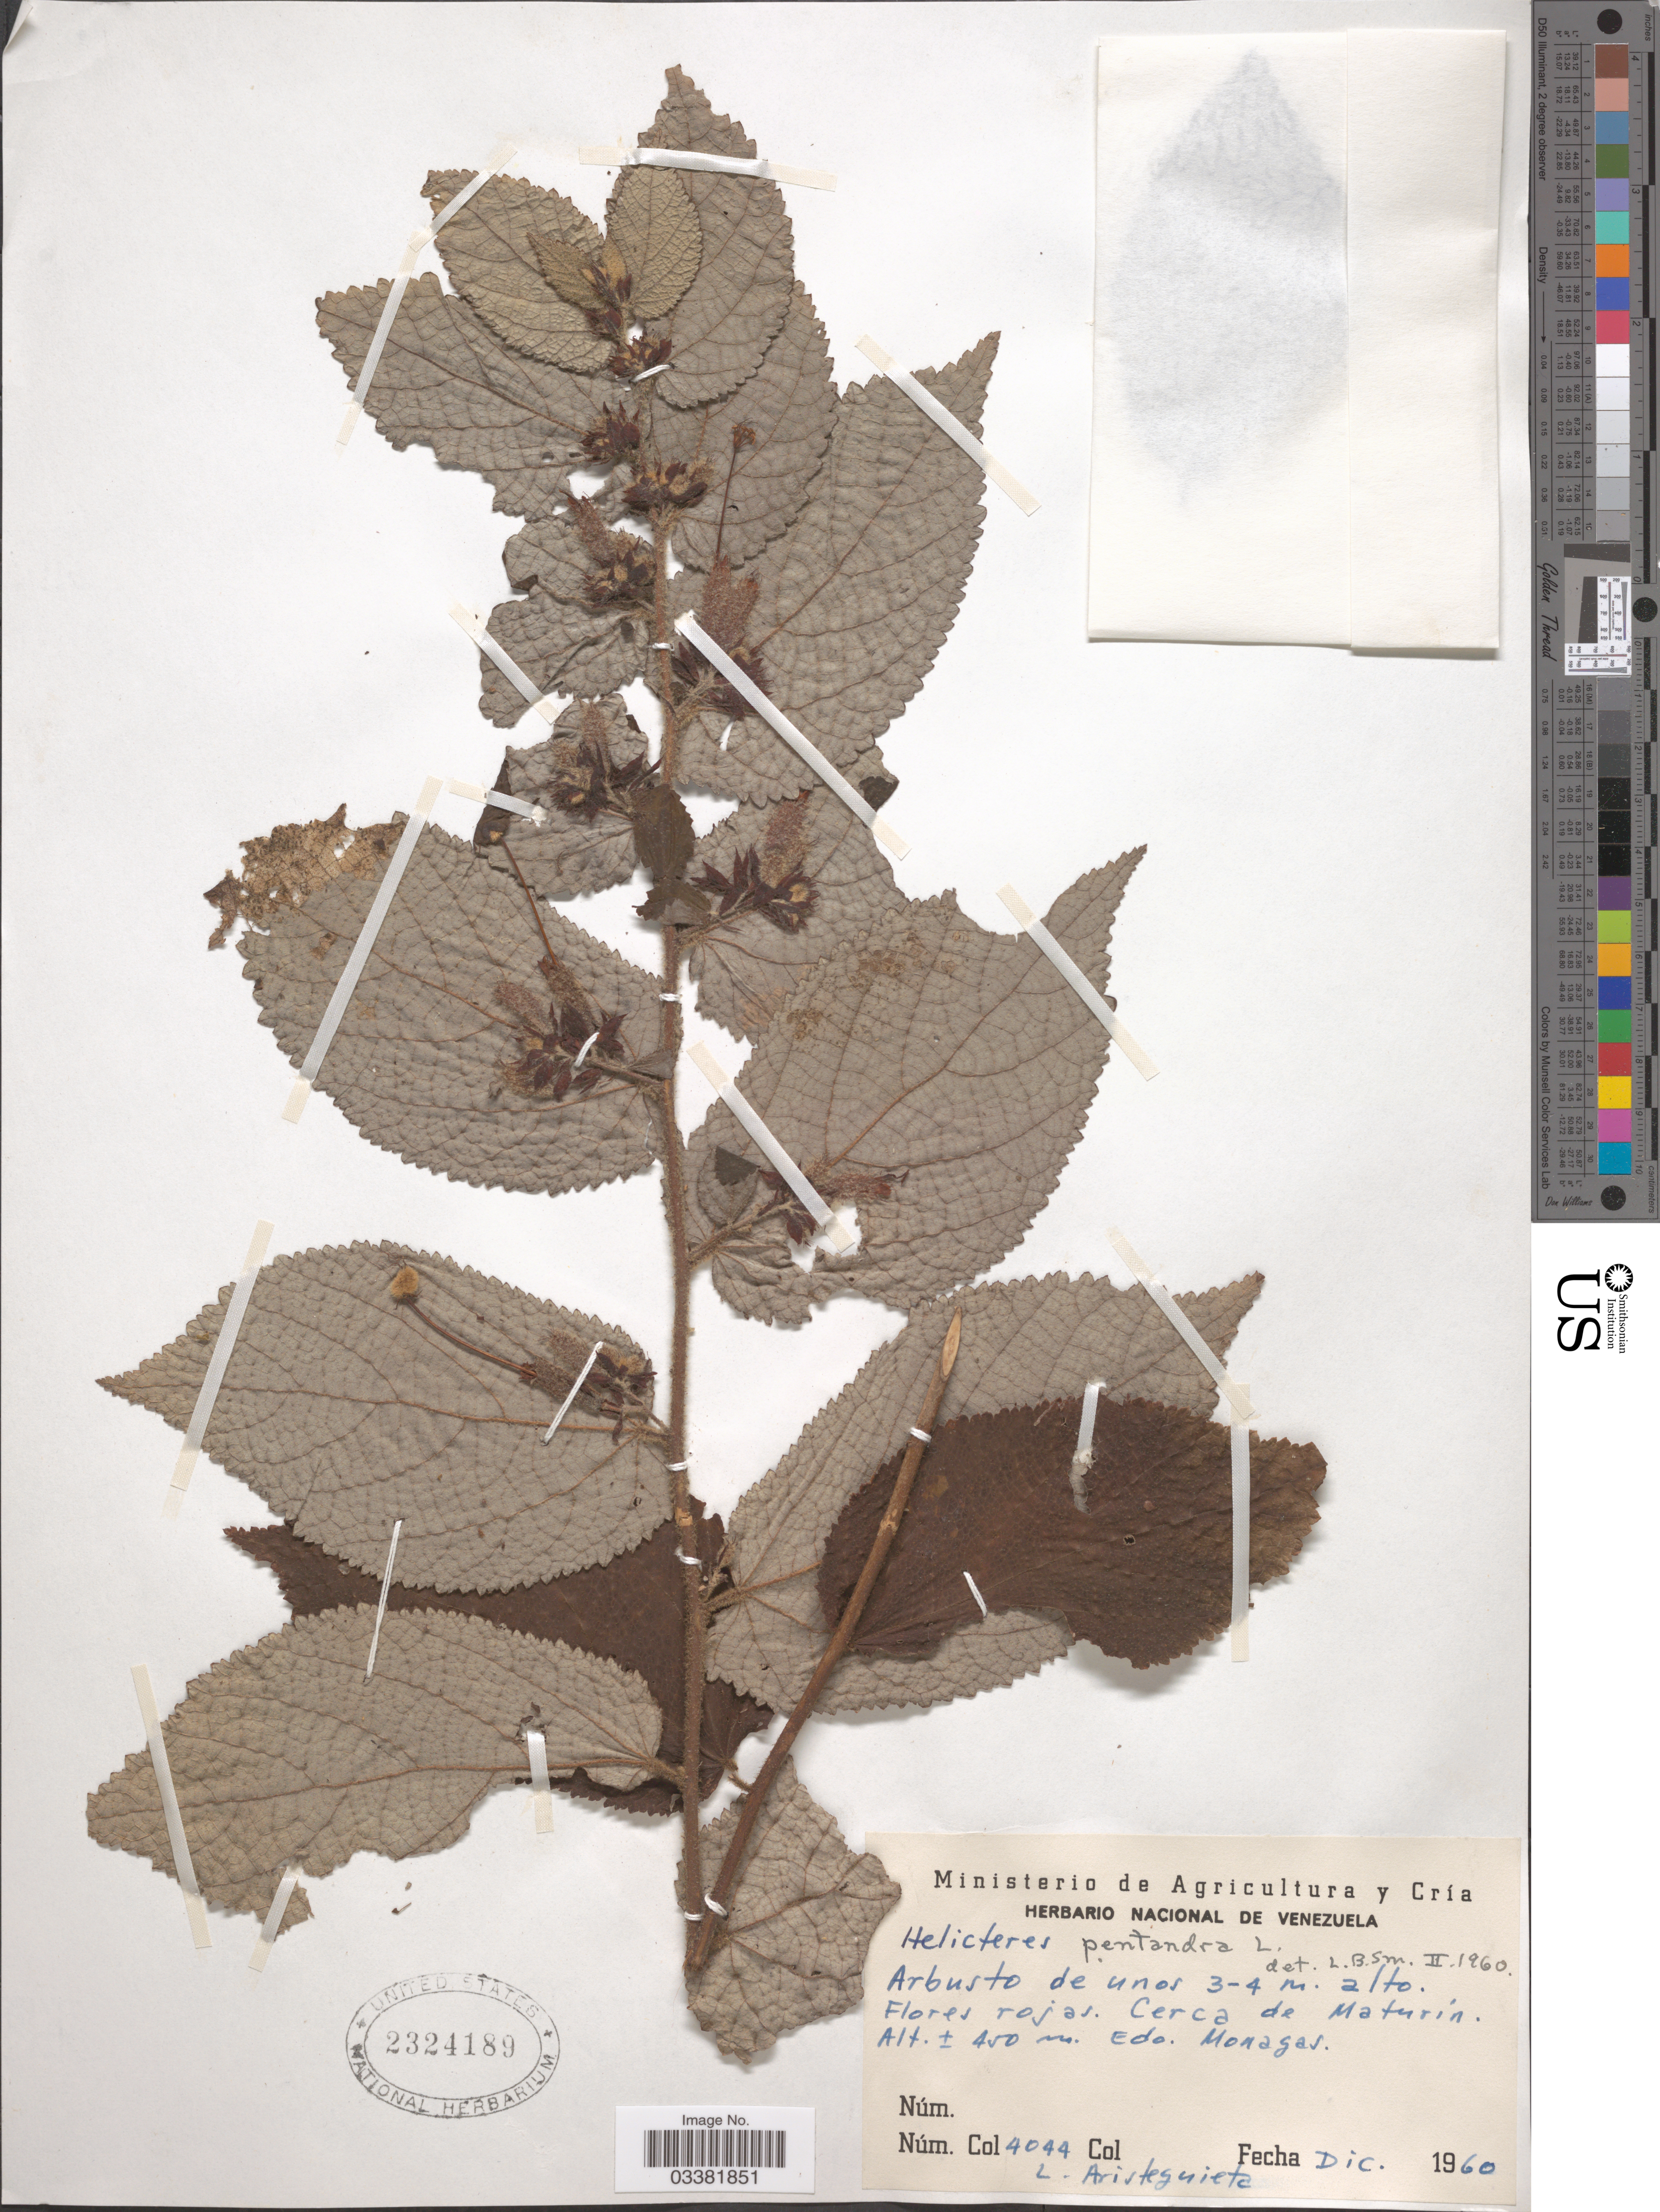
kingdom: Plantae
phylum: Tracheophyta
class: Magnoliopsida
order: Malvales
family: Malvaceae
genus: Helicteres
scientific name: Helicteres pentandra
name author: L.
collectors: L. Aristeguieta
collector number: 4044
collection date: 1960-12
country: Venezuela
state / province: Monagas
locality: Cerca de Maturín.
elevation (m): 450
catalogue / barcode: US 2324189